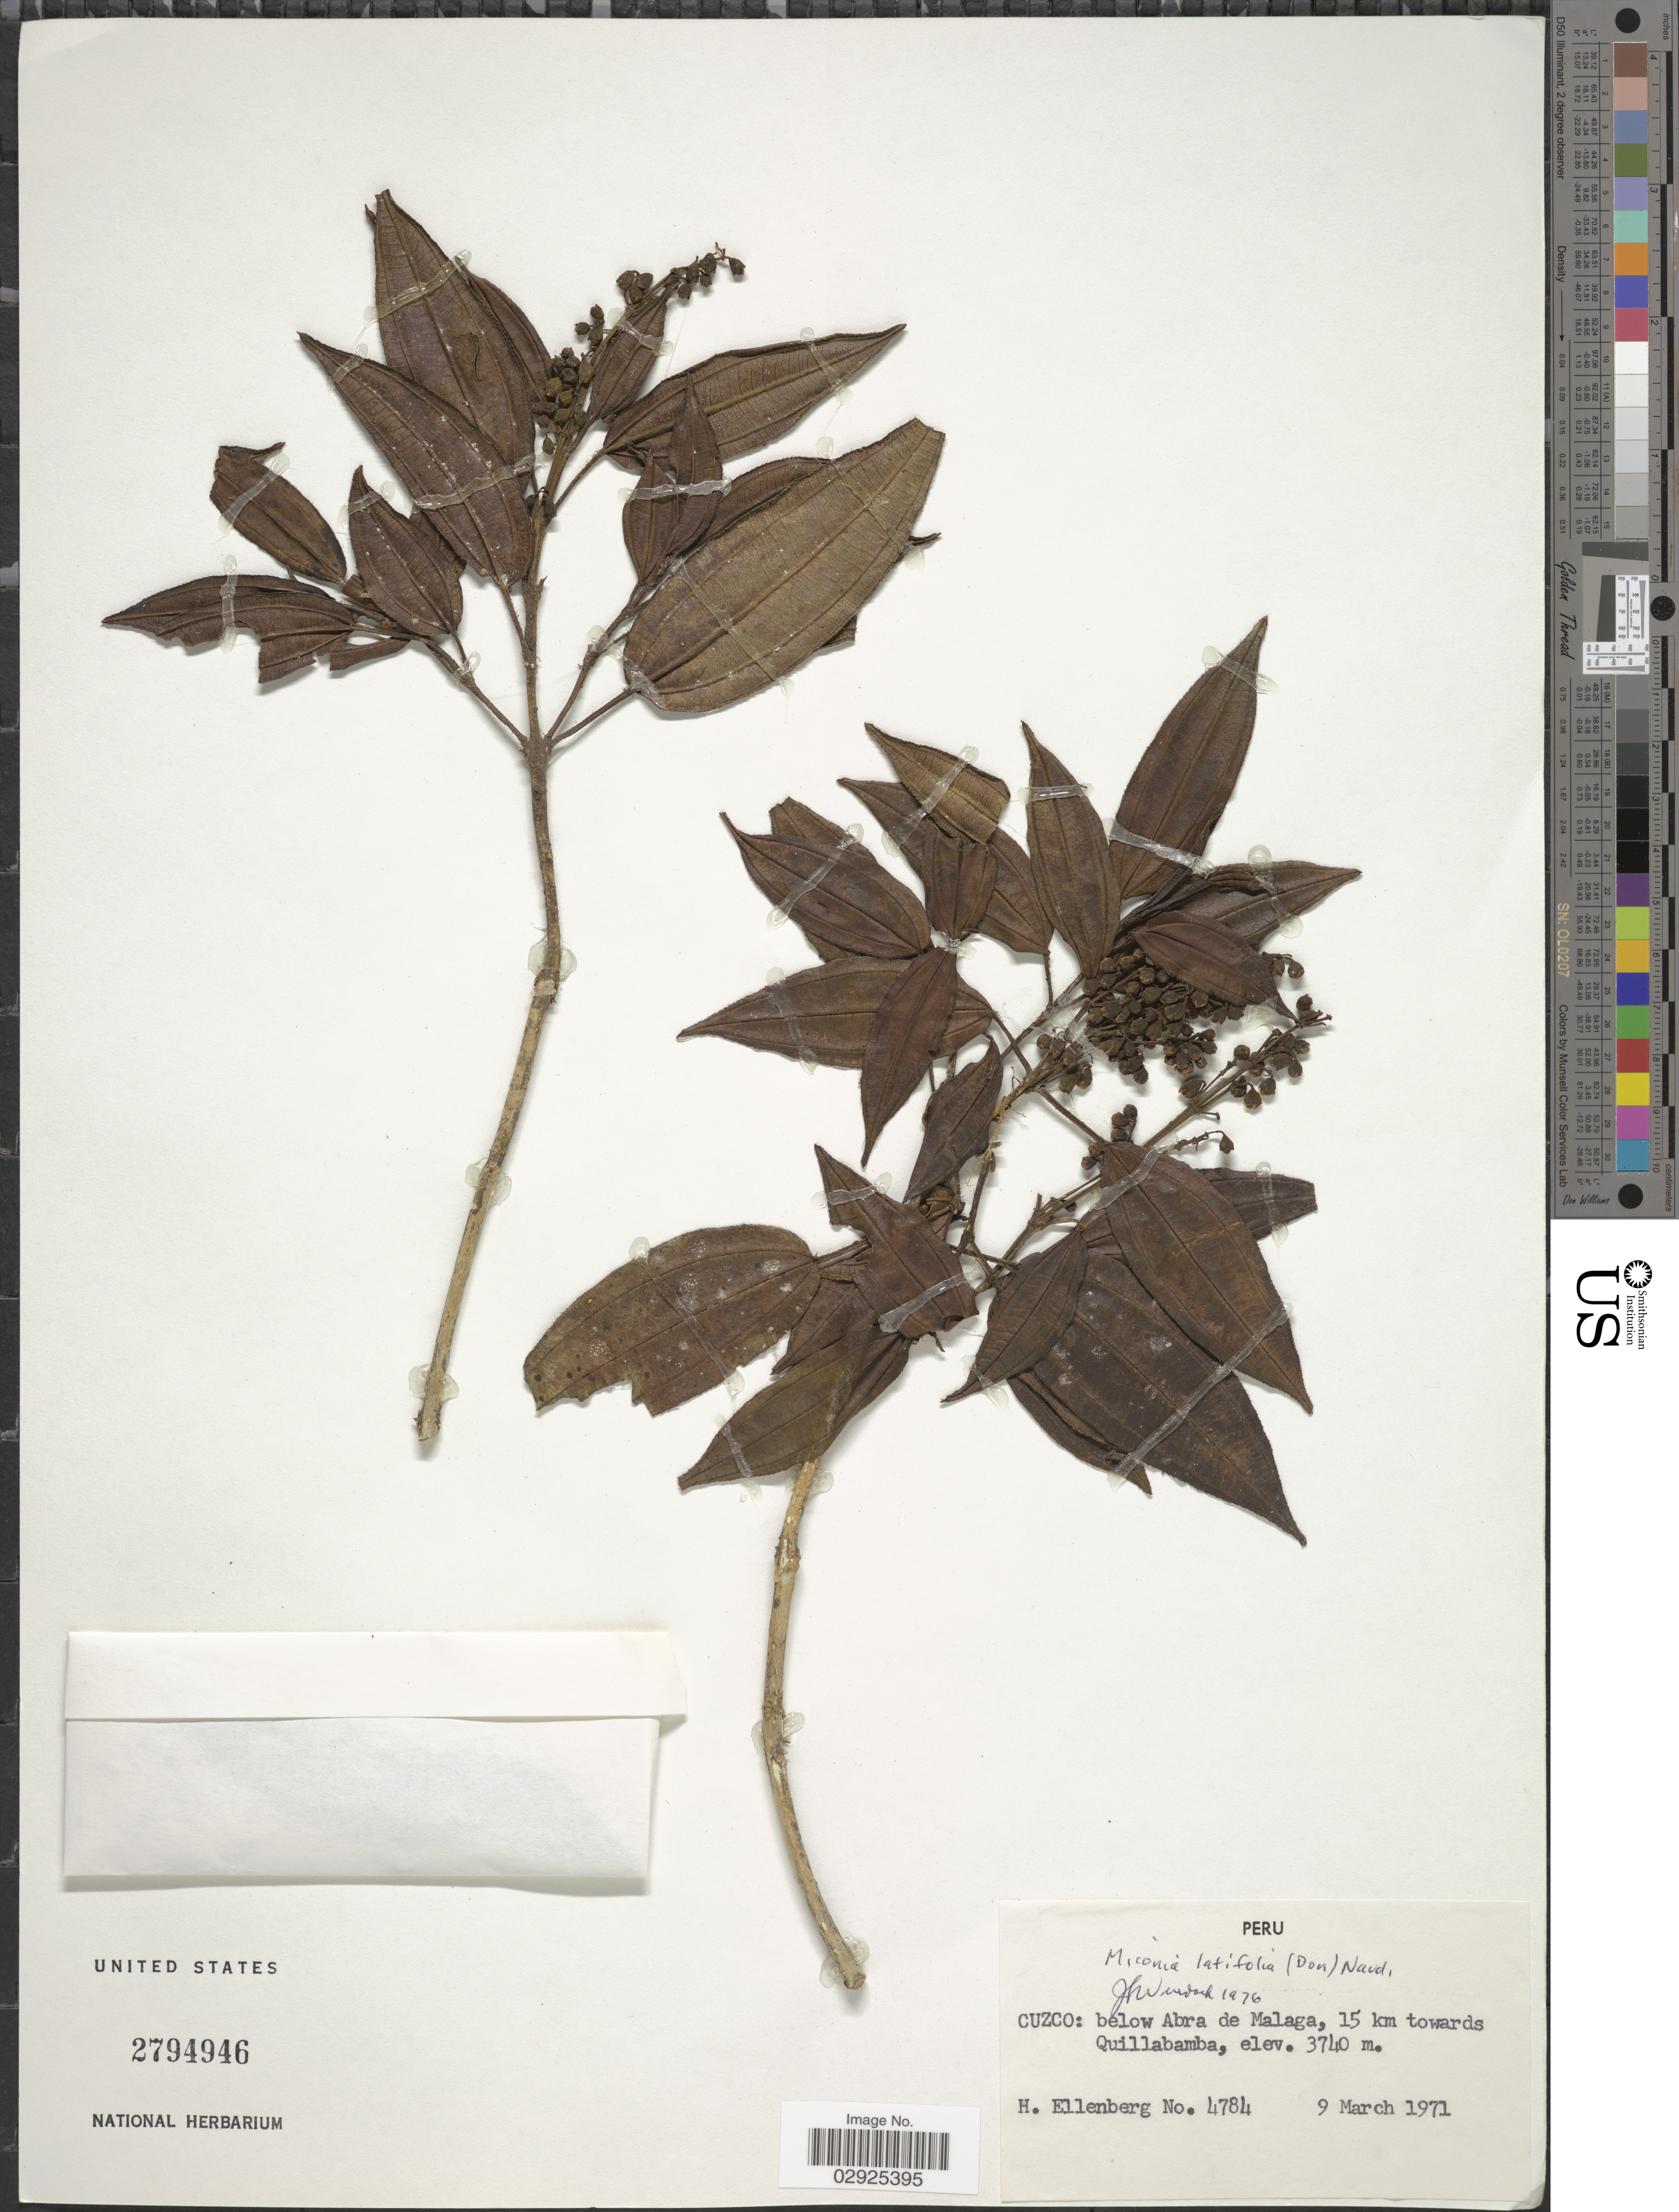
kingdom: Plantae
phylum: Tracheophyta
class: Magnoliopsida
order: Myrtales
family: Melastomataceae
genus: Miconia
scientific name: Miconia latifolia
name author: (D. Don) Naudin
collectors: H. Ellenberg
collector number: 4784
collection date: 1971-03-09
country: Peru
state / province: Cusco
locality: Below Abra de Malaga, 15 km towards Quillabamba.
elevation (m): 3740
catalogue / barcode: US 2794946